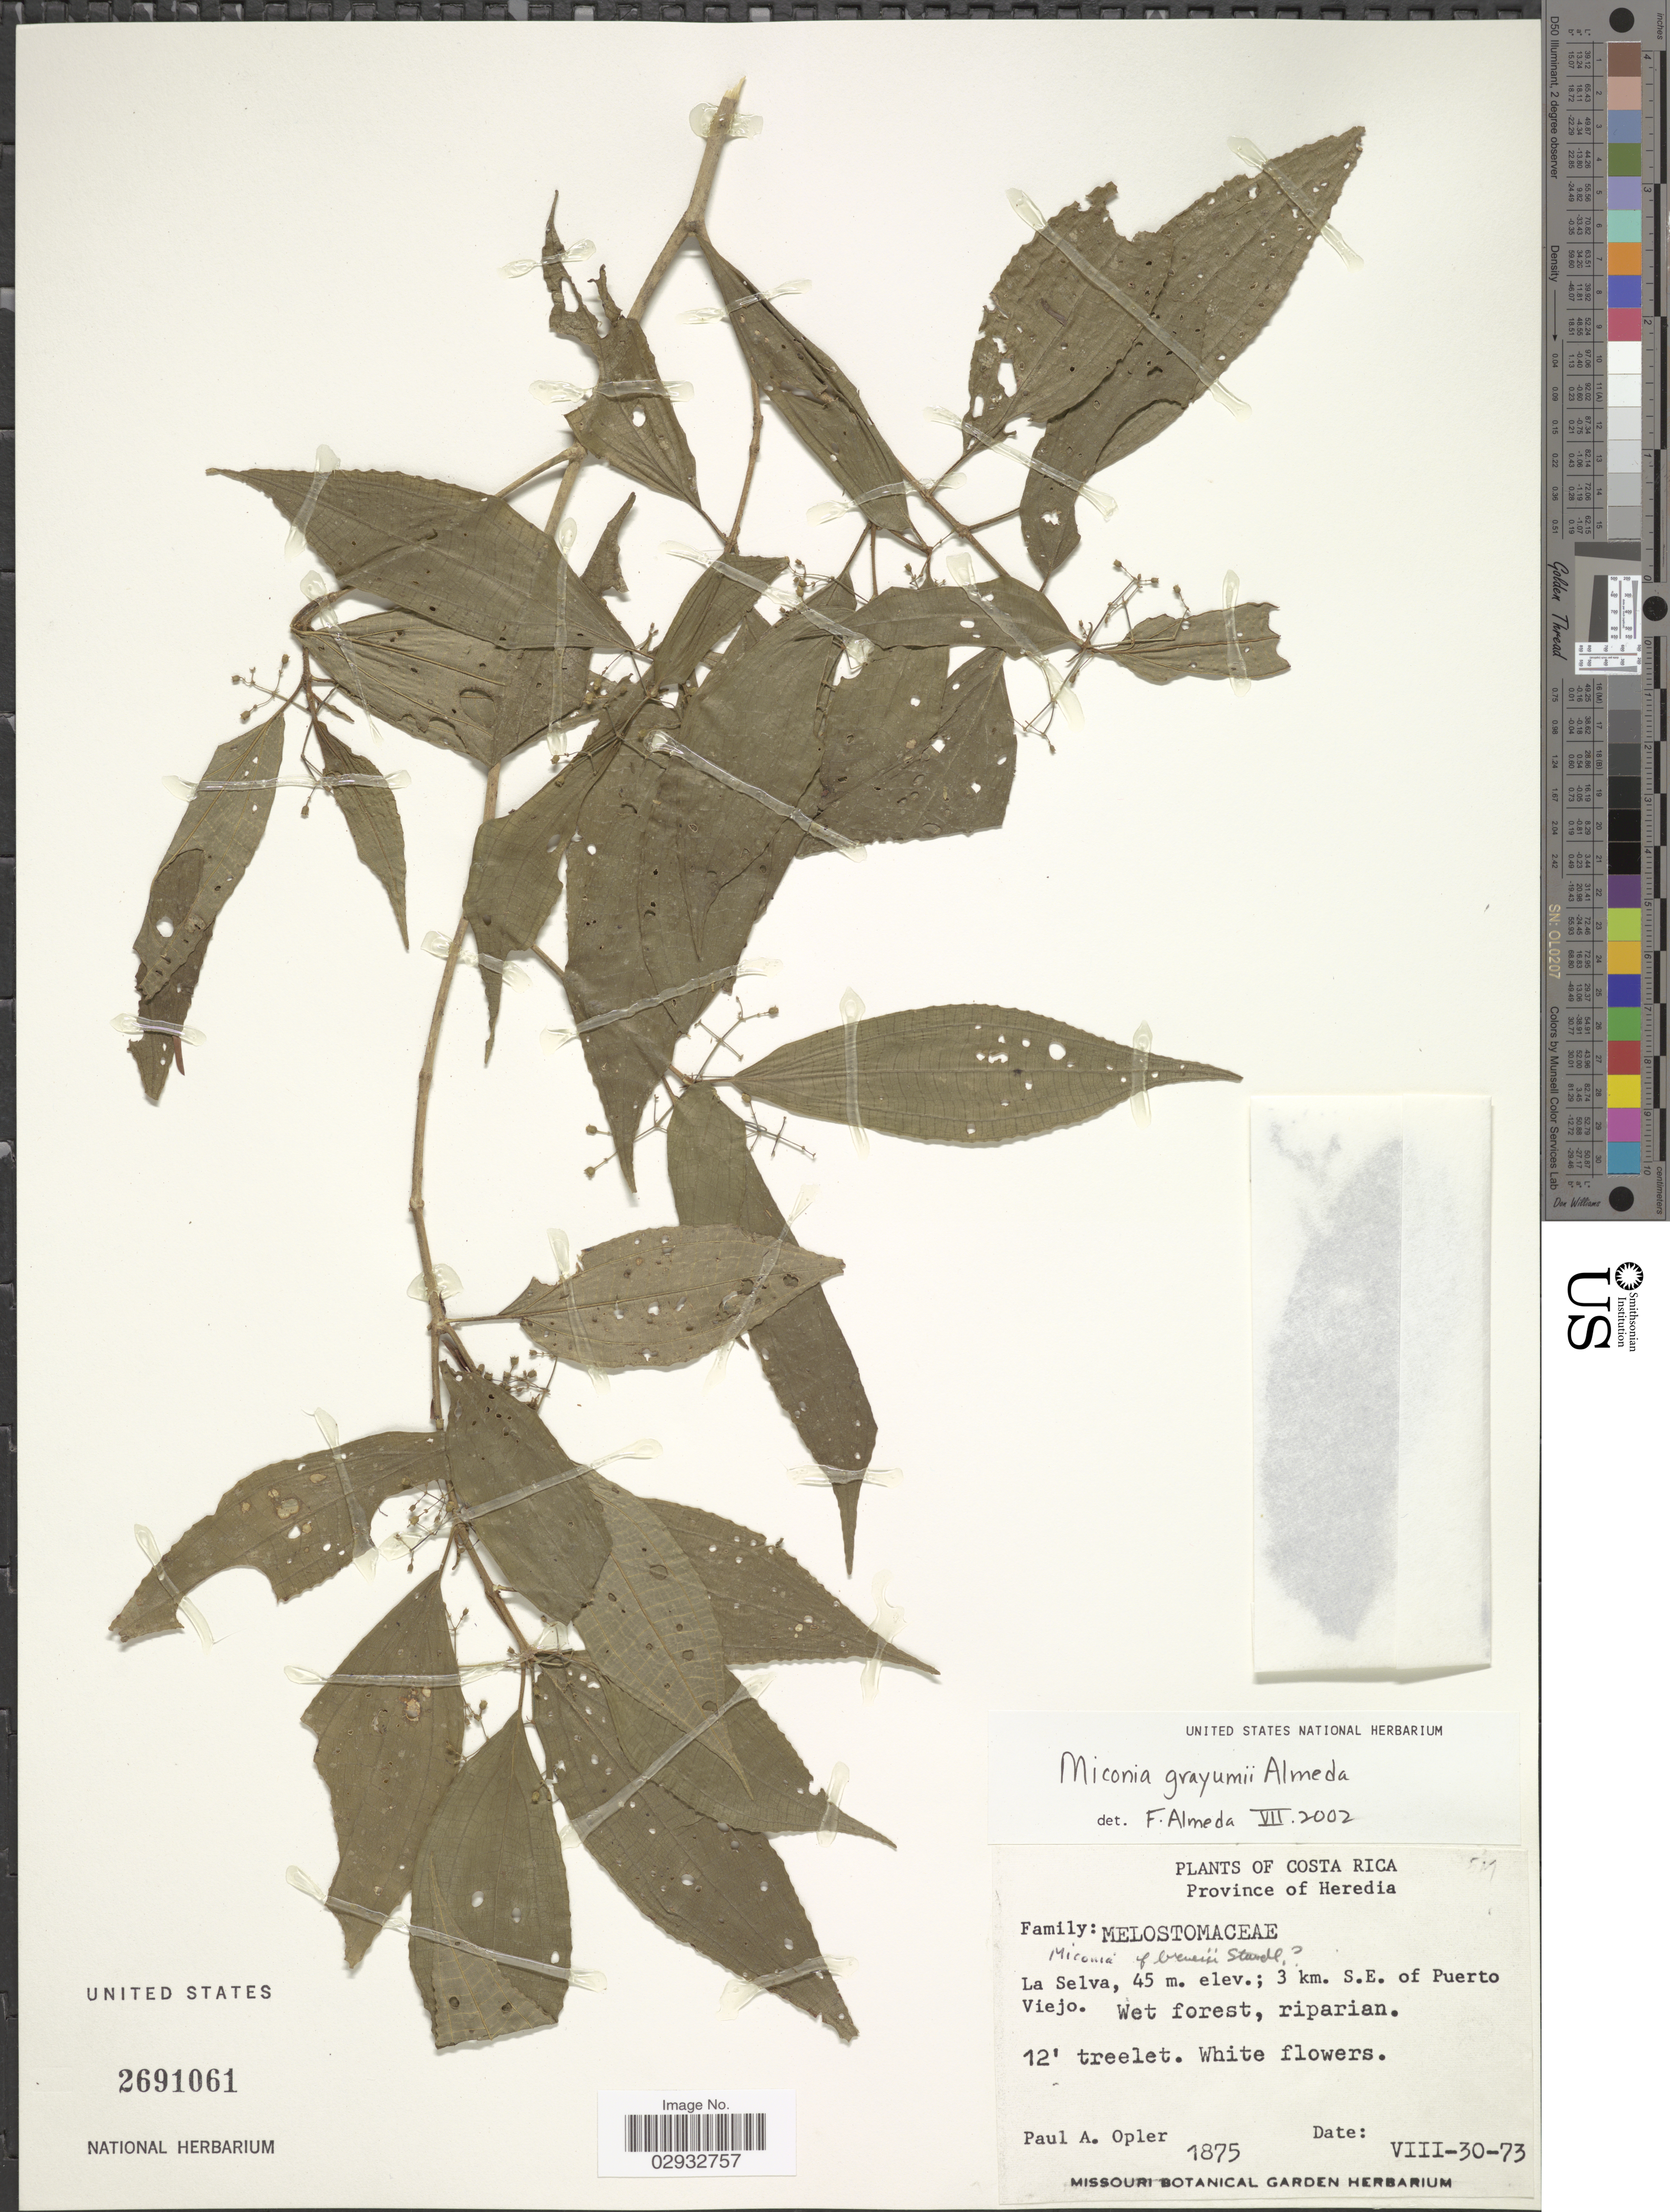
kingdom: Plantae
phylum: Tracheophyta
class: Magnoliopsida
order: Myrtales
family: Melastomataceae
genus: Miconia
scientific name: Miconia grayumii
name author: Almeda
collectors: P. Opler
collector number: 1875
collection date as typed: Transcribed d/m/y: 30/8/73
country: Costa Rica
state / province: Heredia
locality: La Selva; 3 km. S.E. of Puerto Viejo.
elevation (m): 45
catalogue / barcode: US 2691061